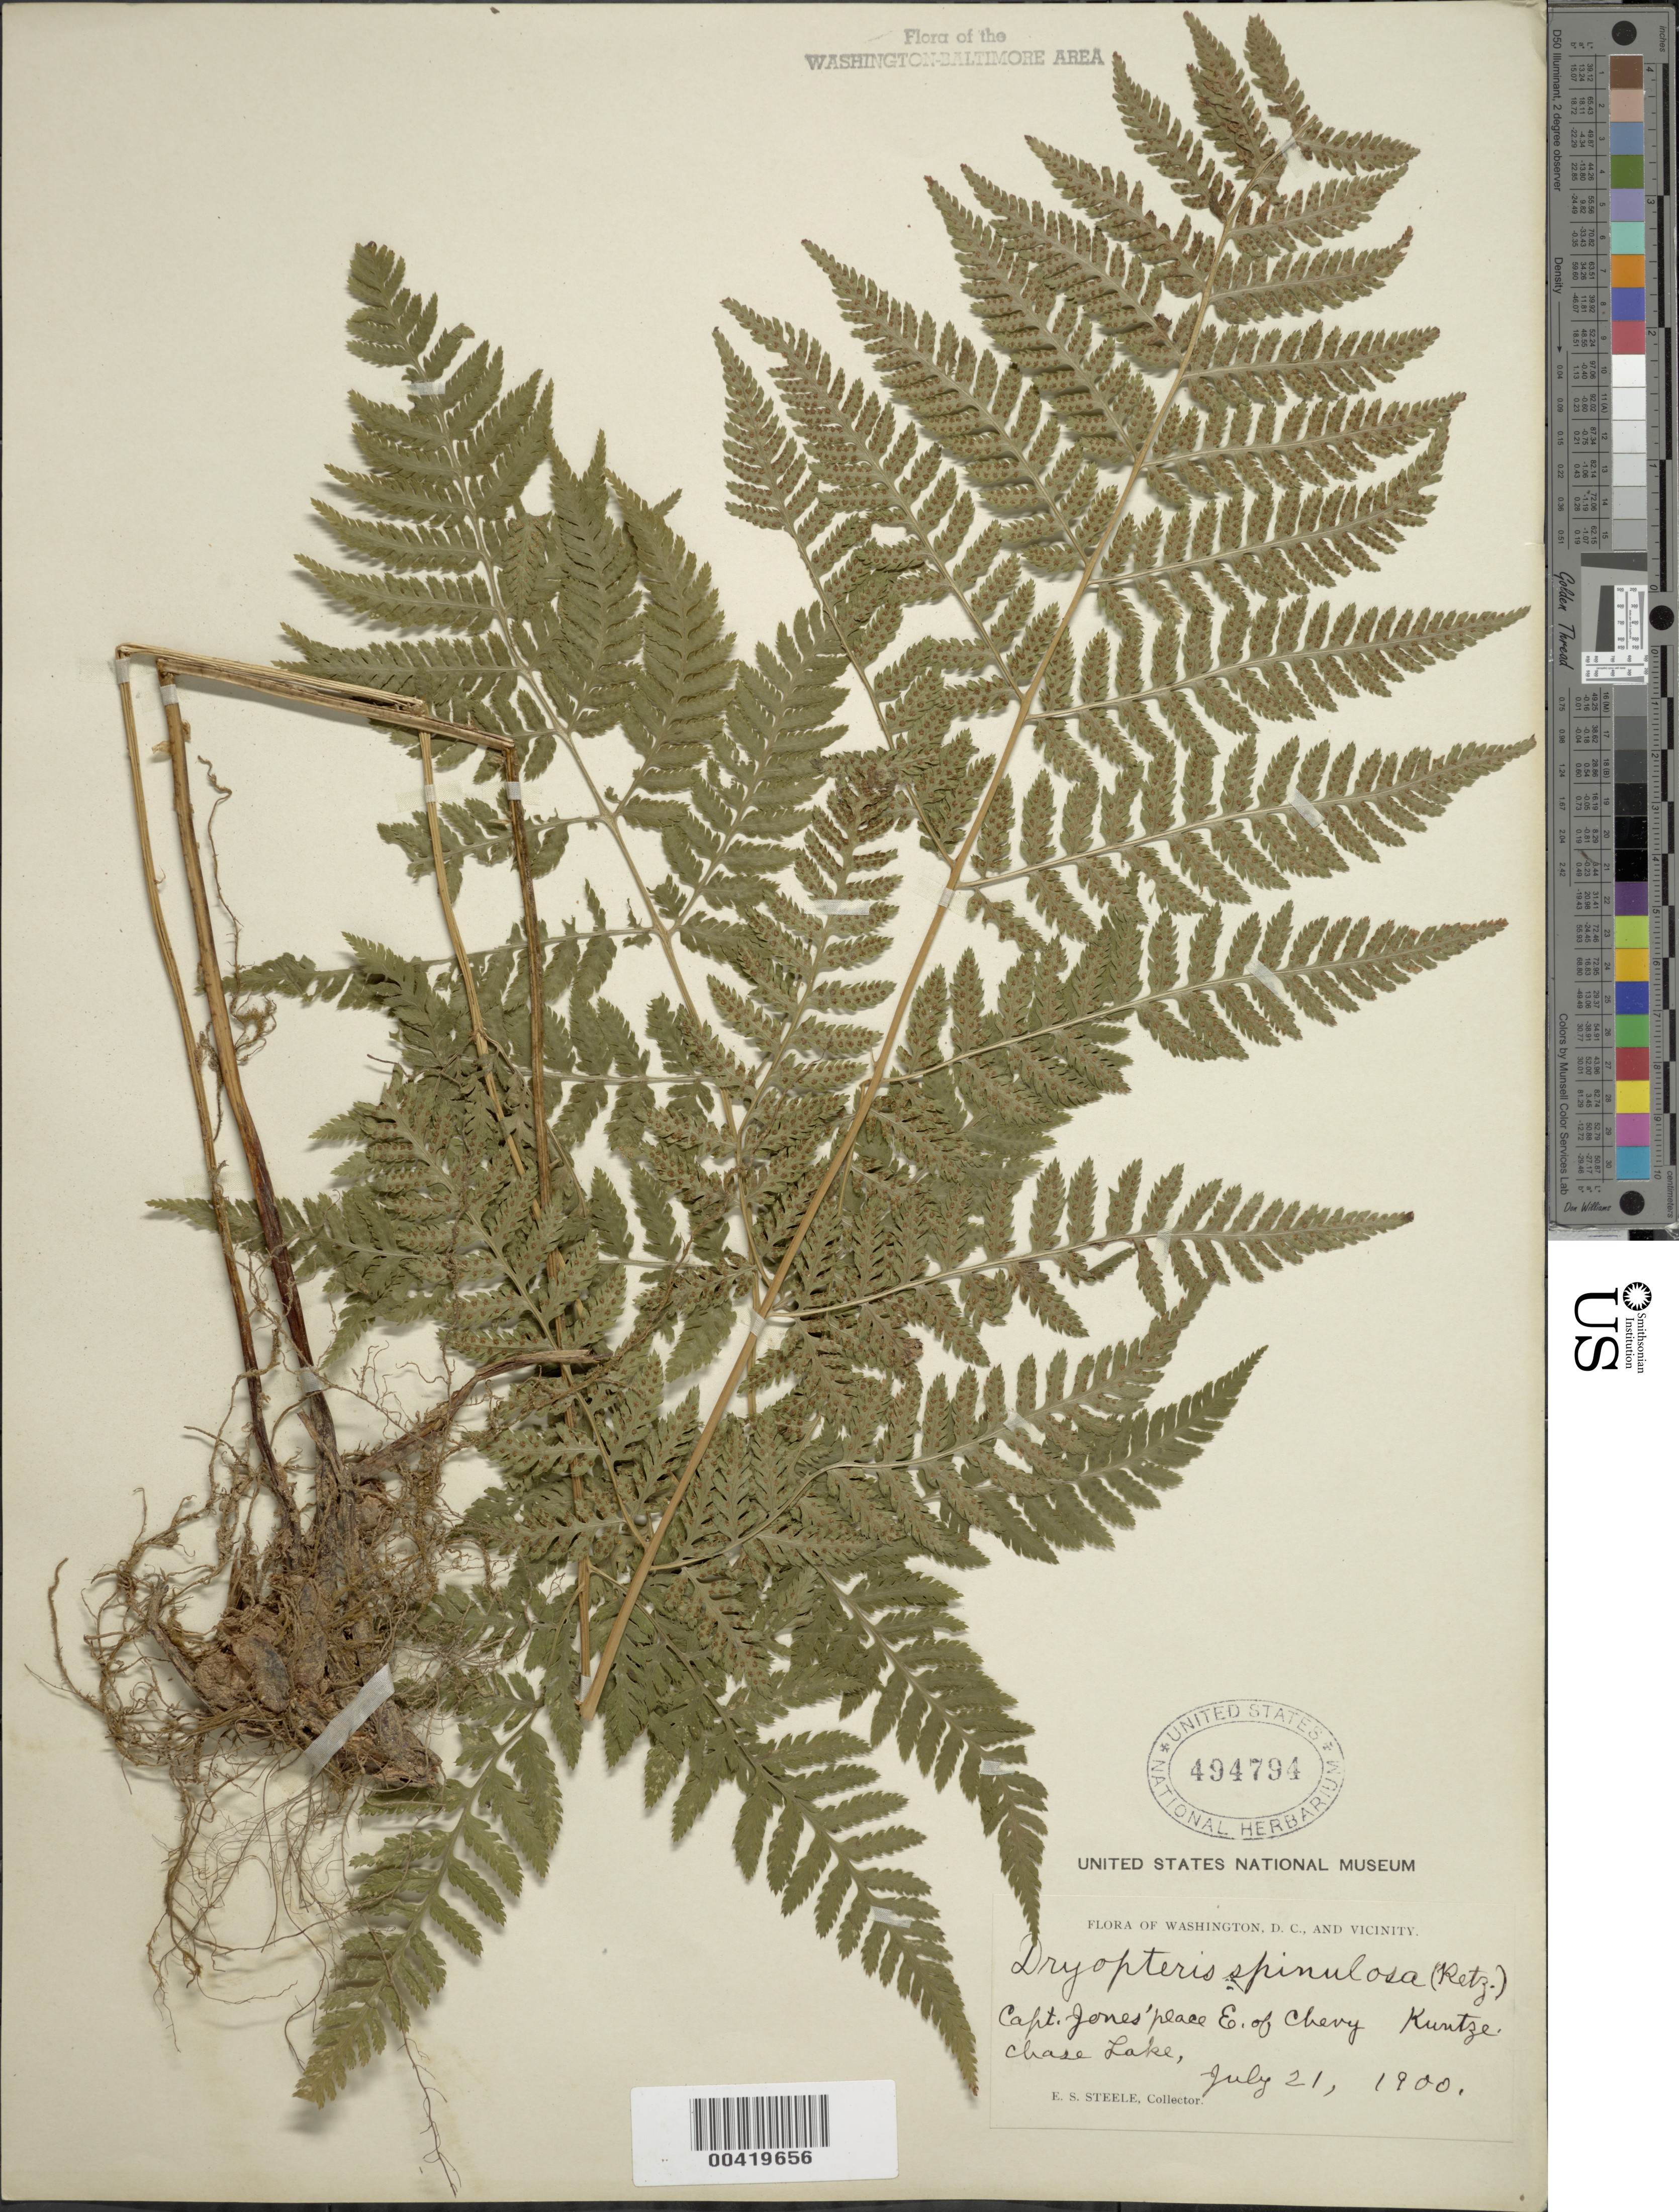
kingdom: Plantae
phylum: Tracheophyta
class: Polypodiopsida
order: Polypodiales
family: Dryopteridaceae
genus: Dryopteris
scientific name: Dryopteris carthusiana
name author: (Villars) H.P. Fuchs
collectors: E. Steele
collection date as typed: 21 Jul 1900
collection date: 1900-07-21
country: United States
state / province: Maryland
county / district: Montgomery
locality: Captain Jones Place, east of Chevy Chase Lake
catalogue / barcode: US 494794